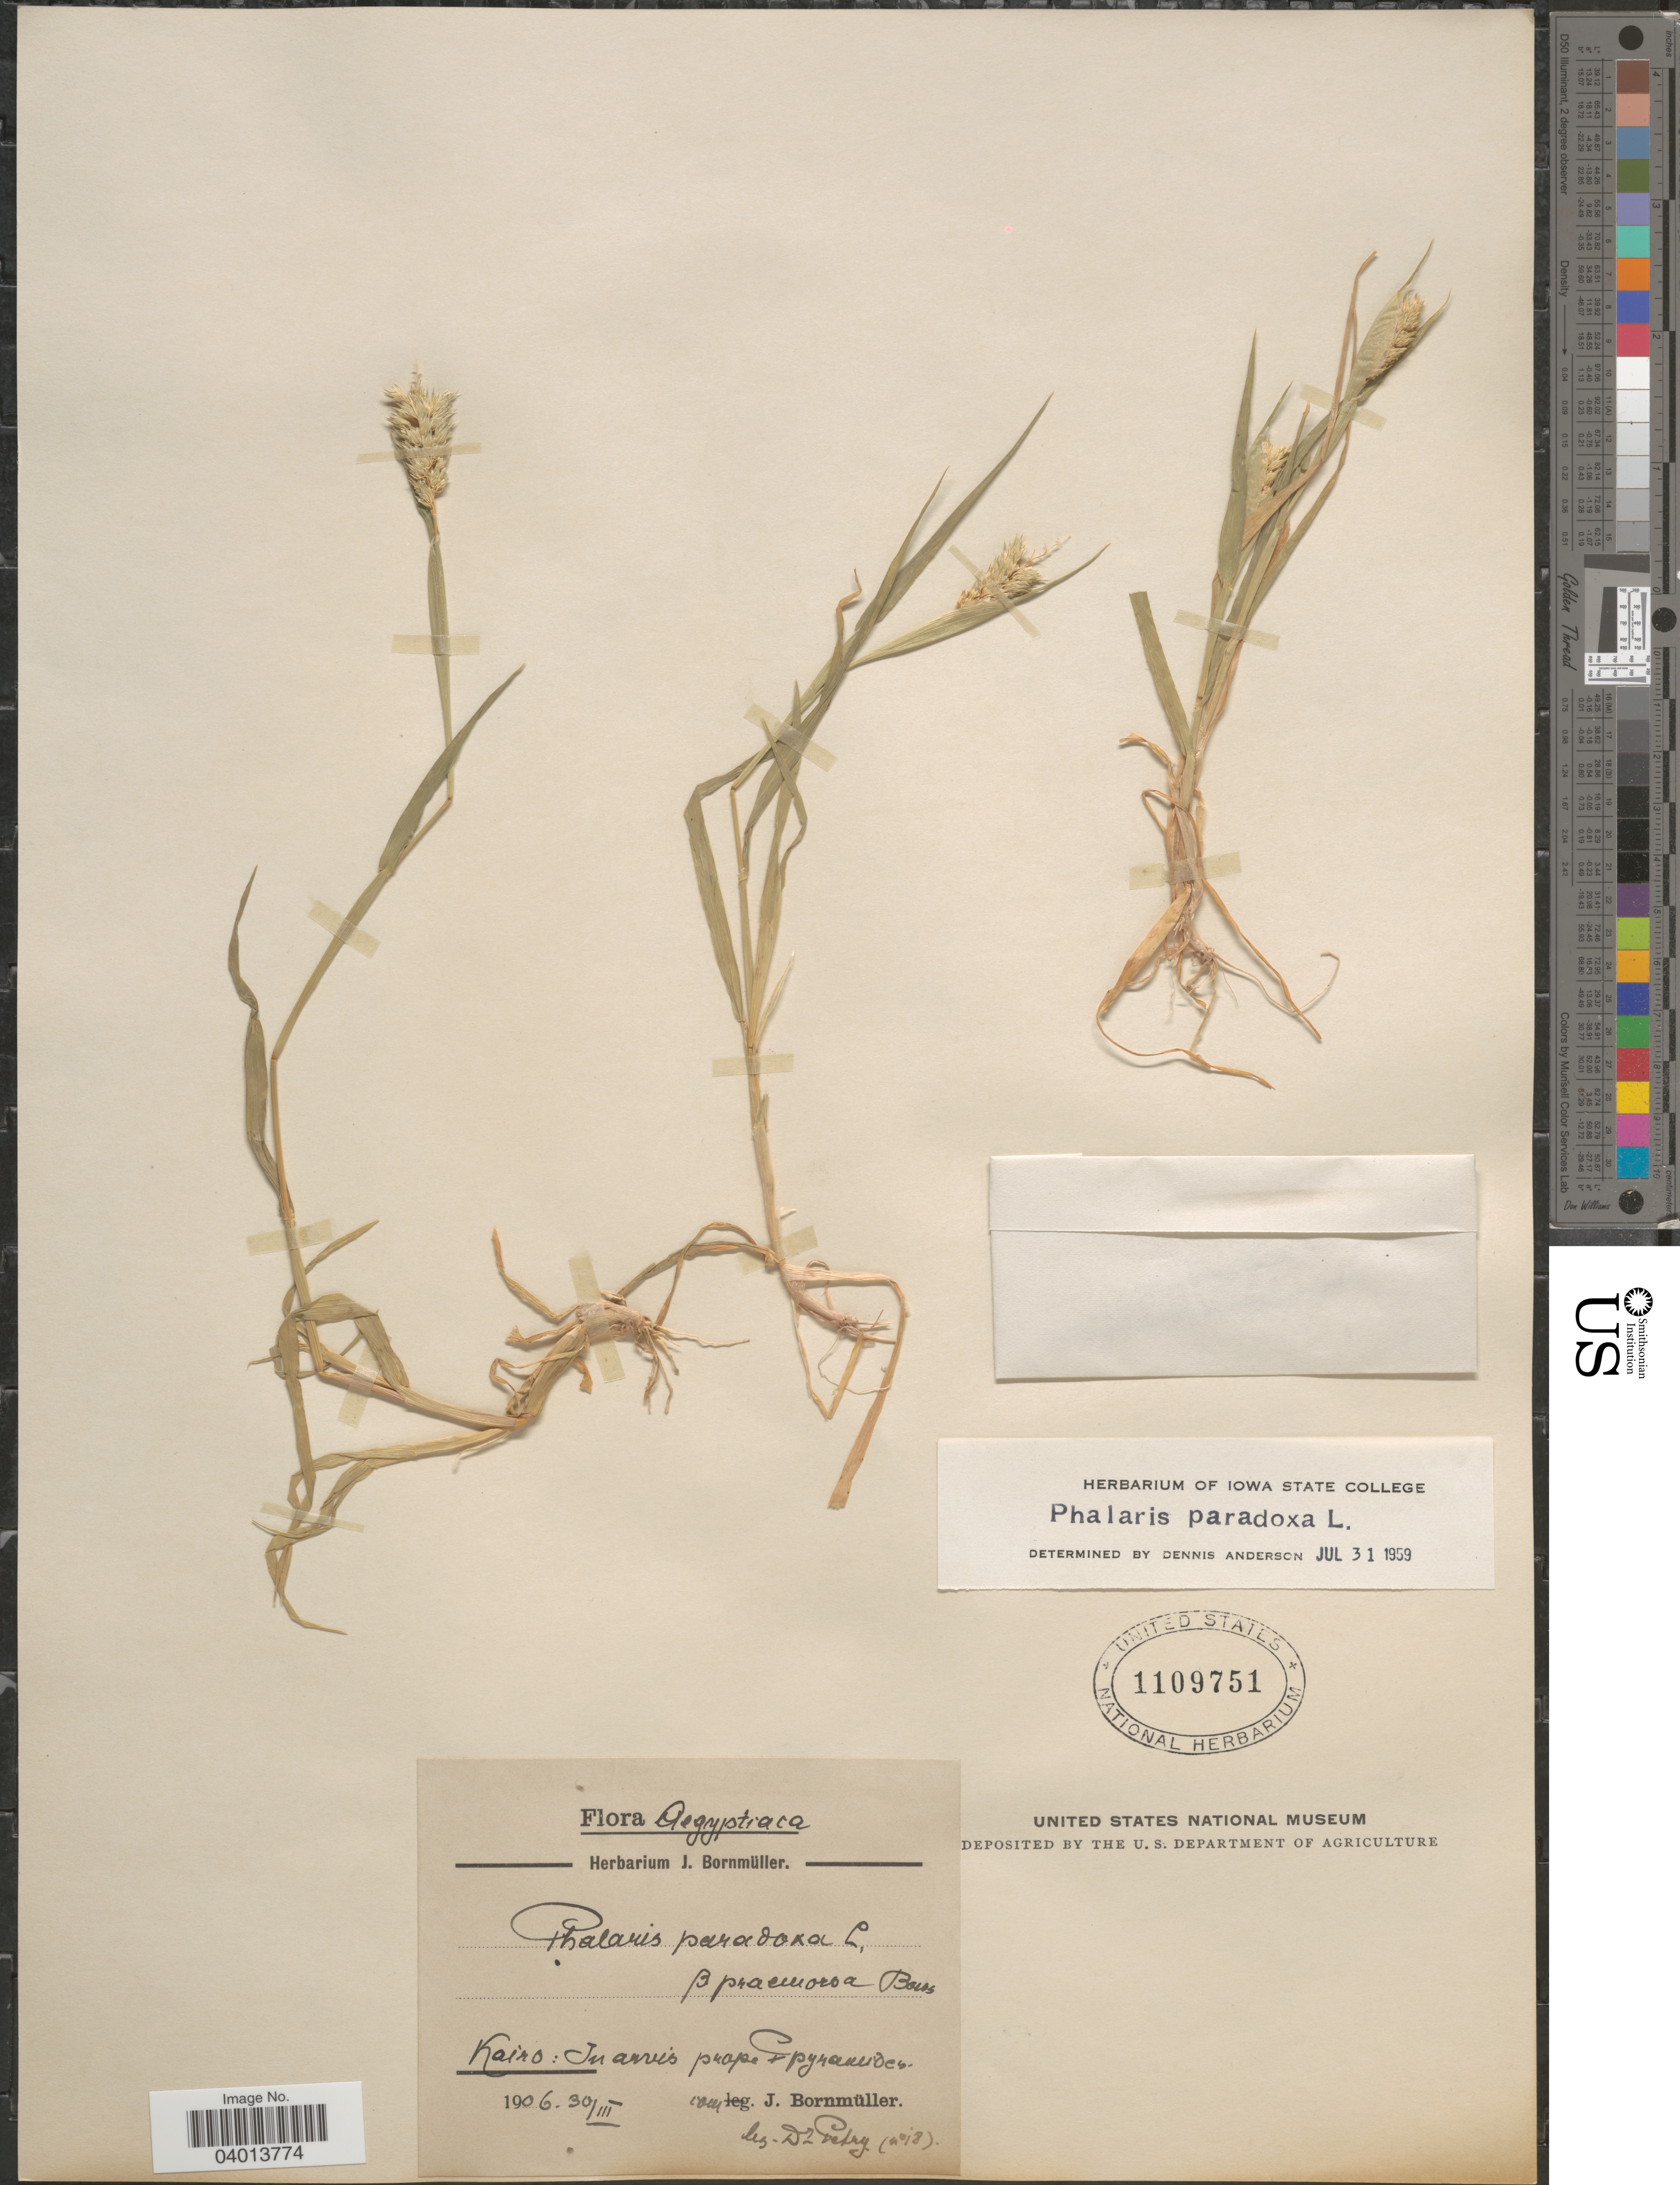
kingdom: Plantae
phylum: Tracheophyta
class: Liliopsida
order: Poales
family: Poaceae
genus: Phalaris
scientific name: Phalaris paradoxa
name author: L.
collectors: -. Petry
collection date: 1906-03-30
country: Egypt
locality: Aegyptiaca. Kairo: In arvis prope + pyramides.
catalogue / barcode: US 1109751